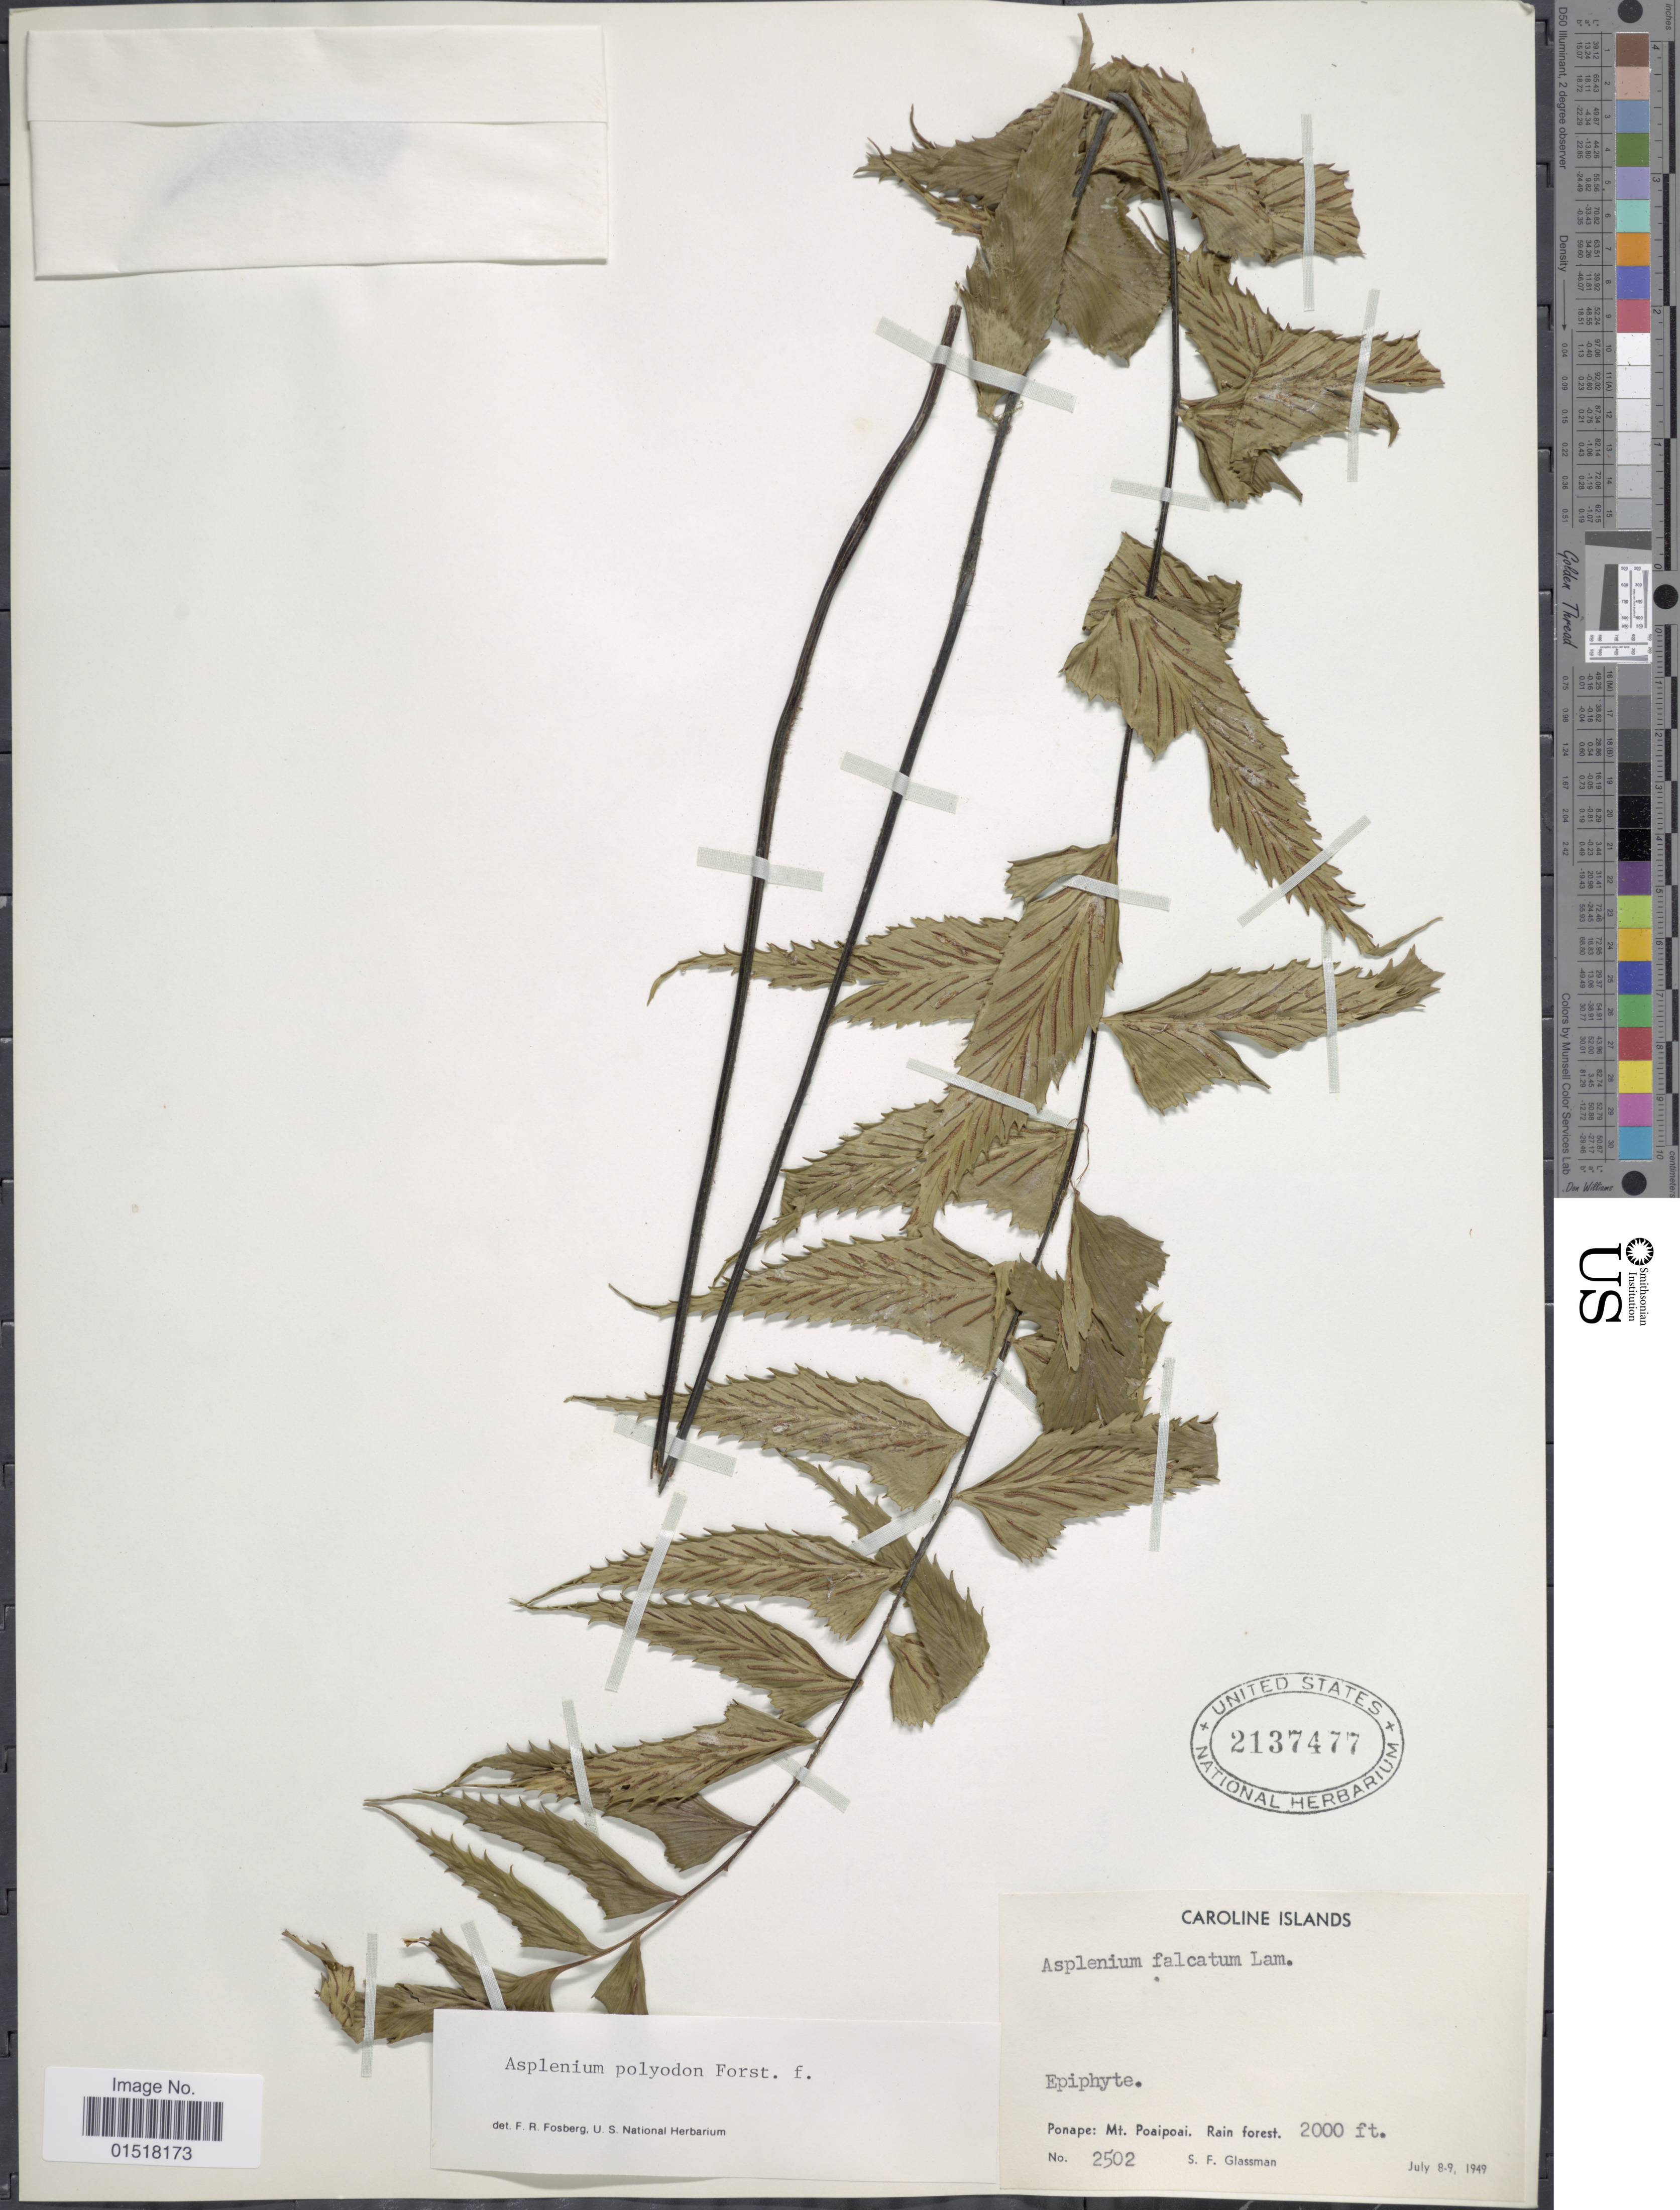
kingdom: Plantae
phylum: Tracheophyta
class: Polypodiopsida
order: Polypodiales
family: Aspleniaceae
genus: Asplenium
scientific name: Asplenium polyodon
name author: G. Forst.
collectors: S. F. Glassman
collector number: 2502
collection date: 1949-07-08/1949-07-09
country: Micronesia, Federated States of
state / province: Pohnpei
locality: Caroline Islands. Ponape: Mt. Poaipoai.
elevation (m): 610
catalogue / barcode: US 2137477